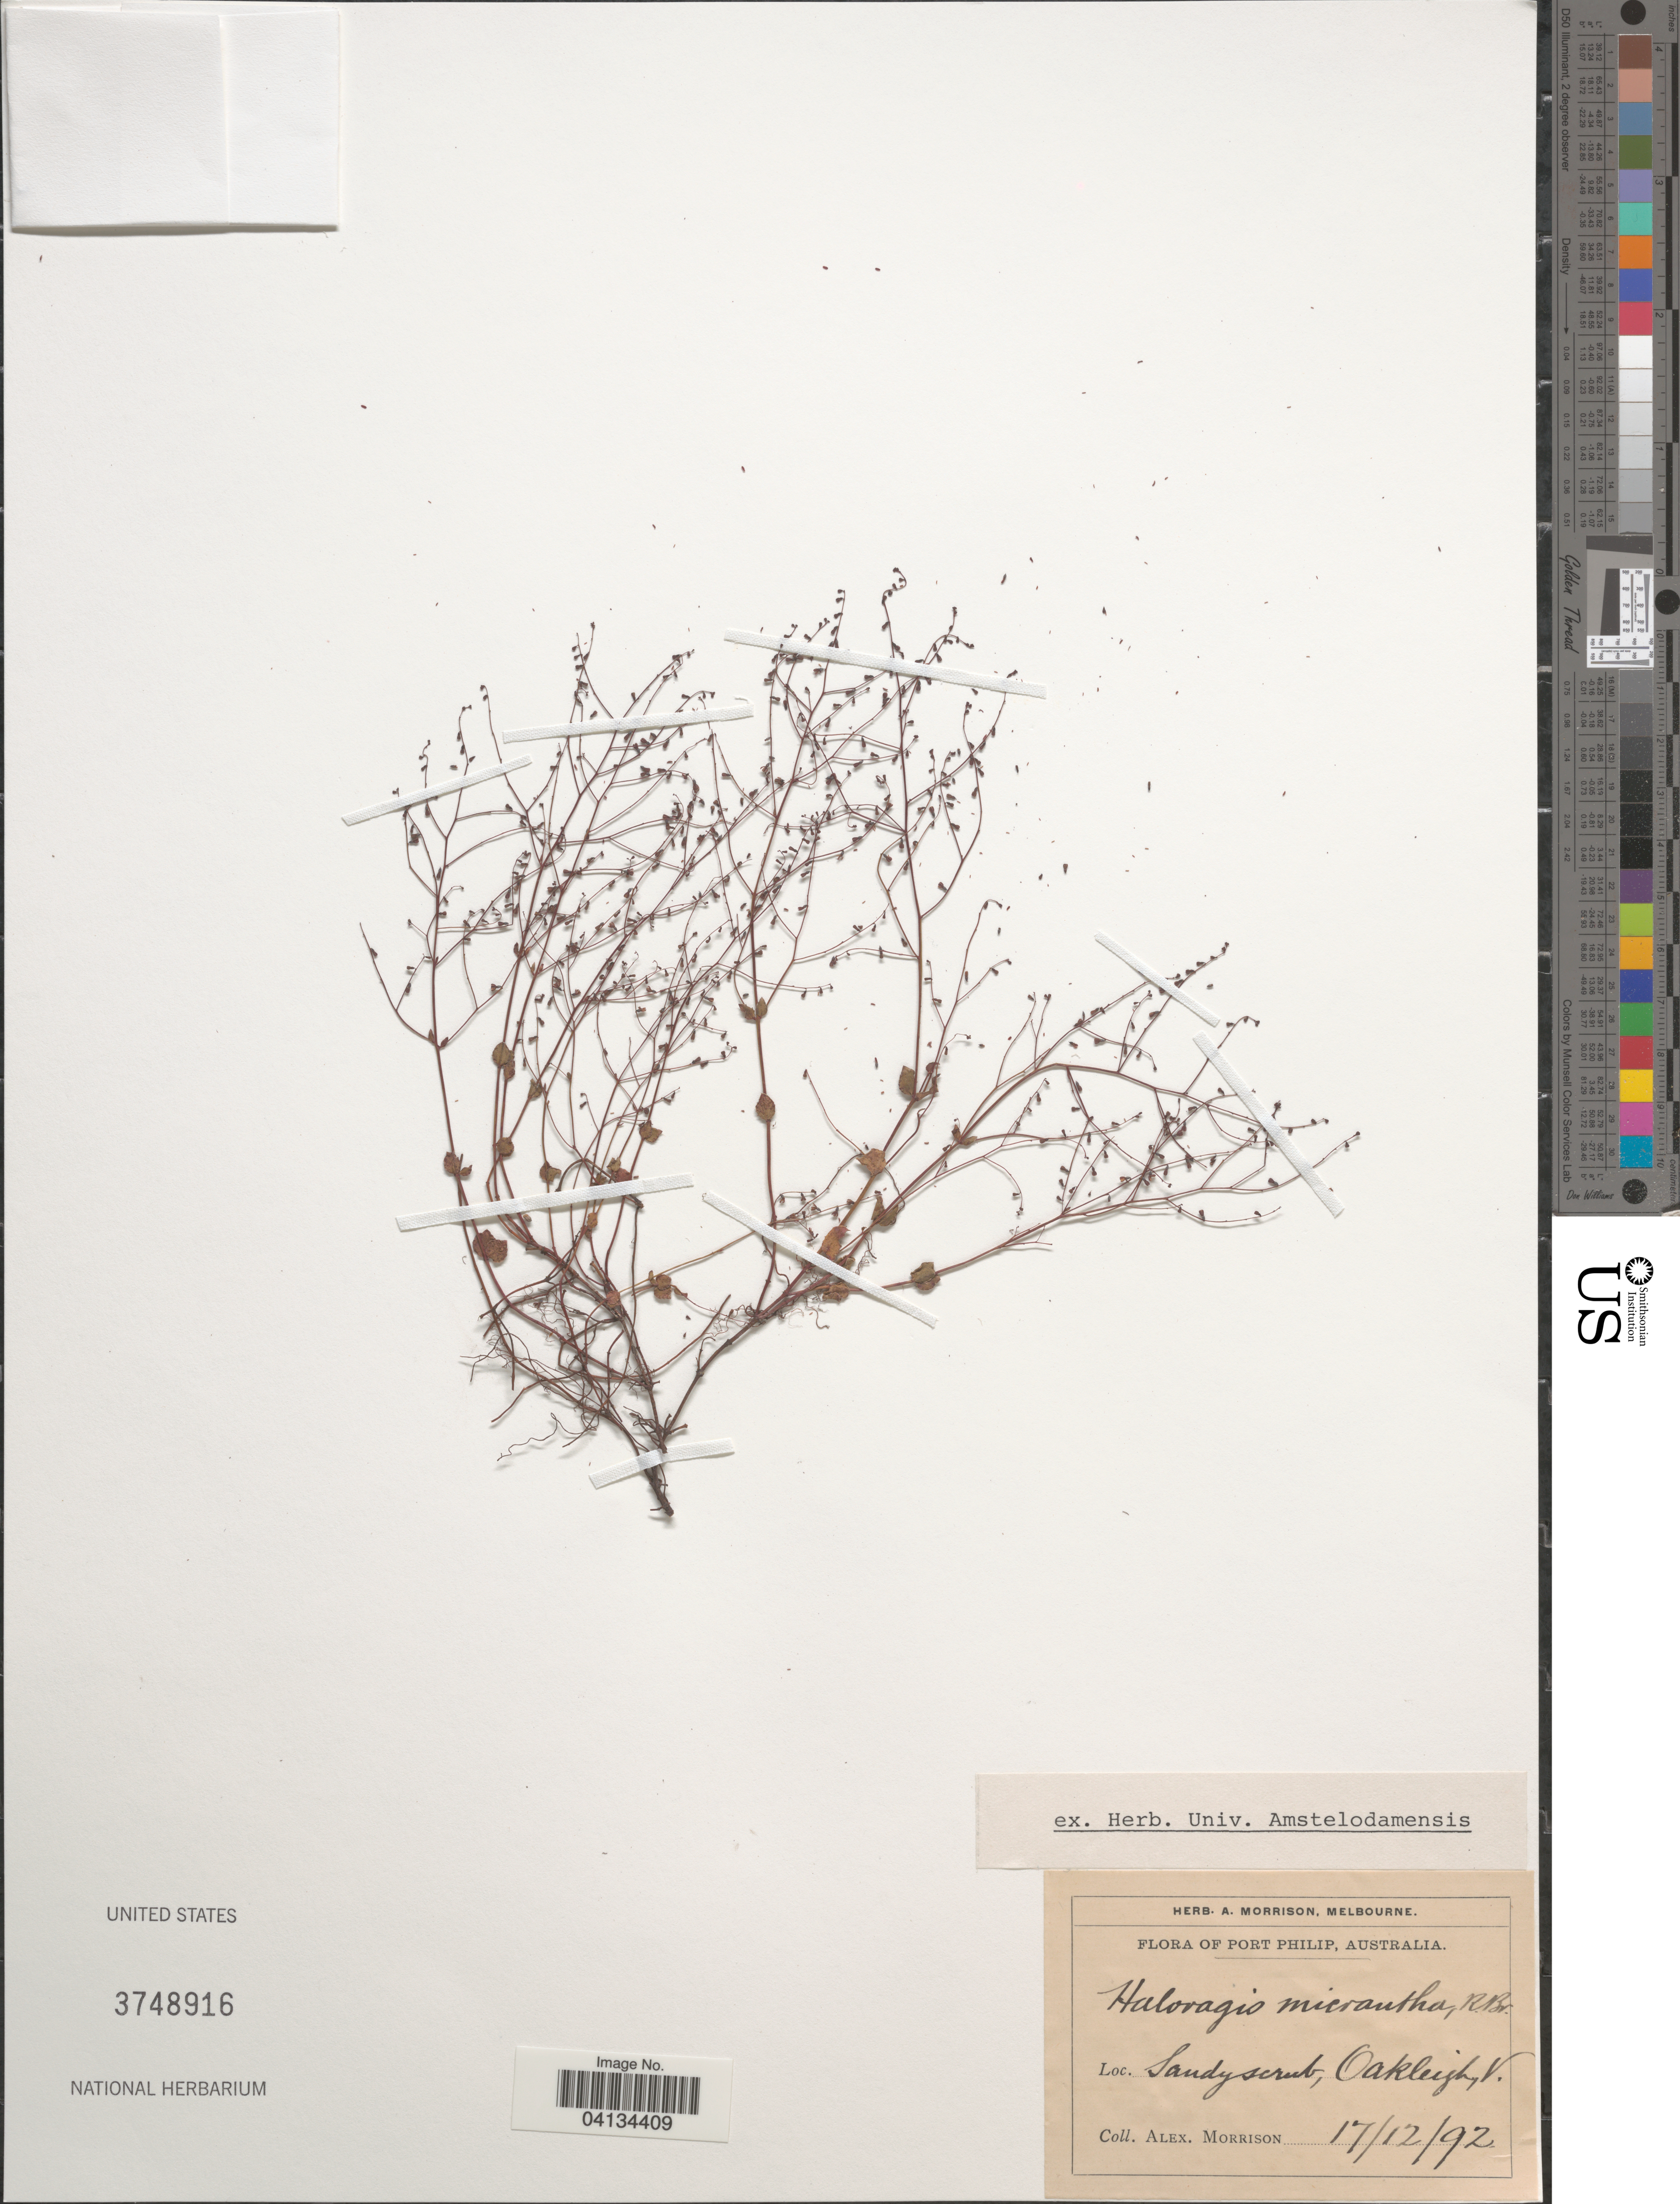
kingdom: Plantae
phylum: Tracheophyta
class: Magnoliopsida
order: Saxifragales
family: Haloragaceae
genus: Haloragis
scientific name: Haloragis micrantha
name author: (Thunb.) R. Br. ex Siebold & Zucc.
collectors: A. Morrison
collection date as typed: Transcribed d/m/y: 17/12/92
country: Australia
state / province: Victoria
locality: Port Philip. Sandyscrun, Oakleigh, V.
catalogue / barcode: US 3748916